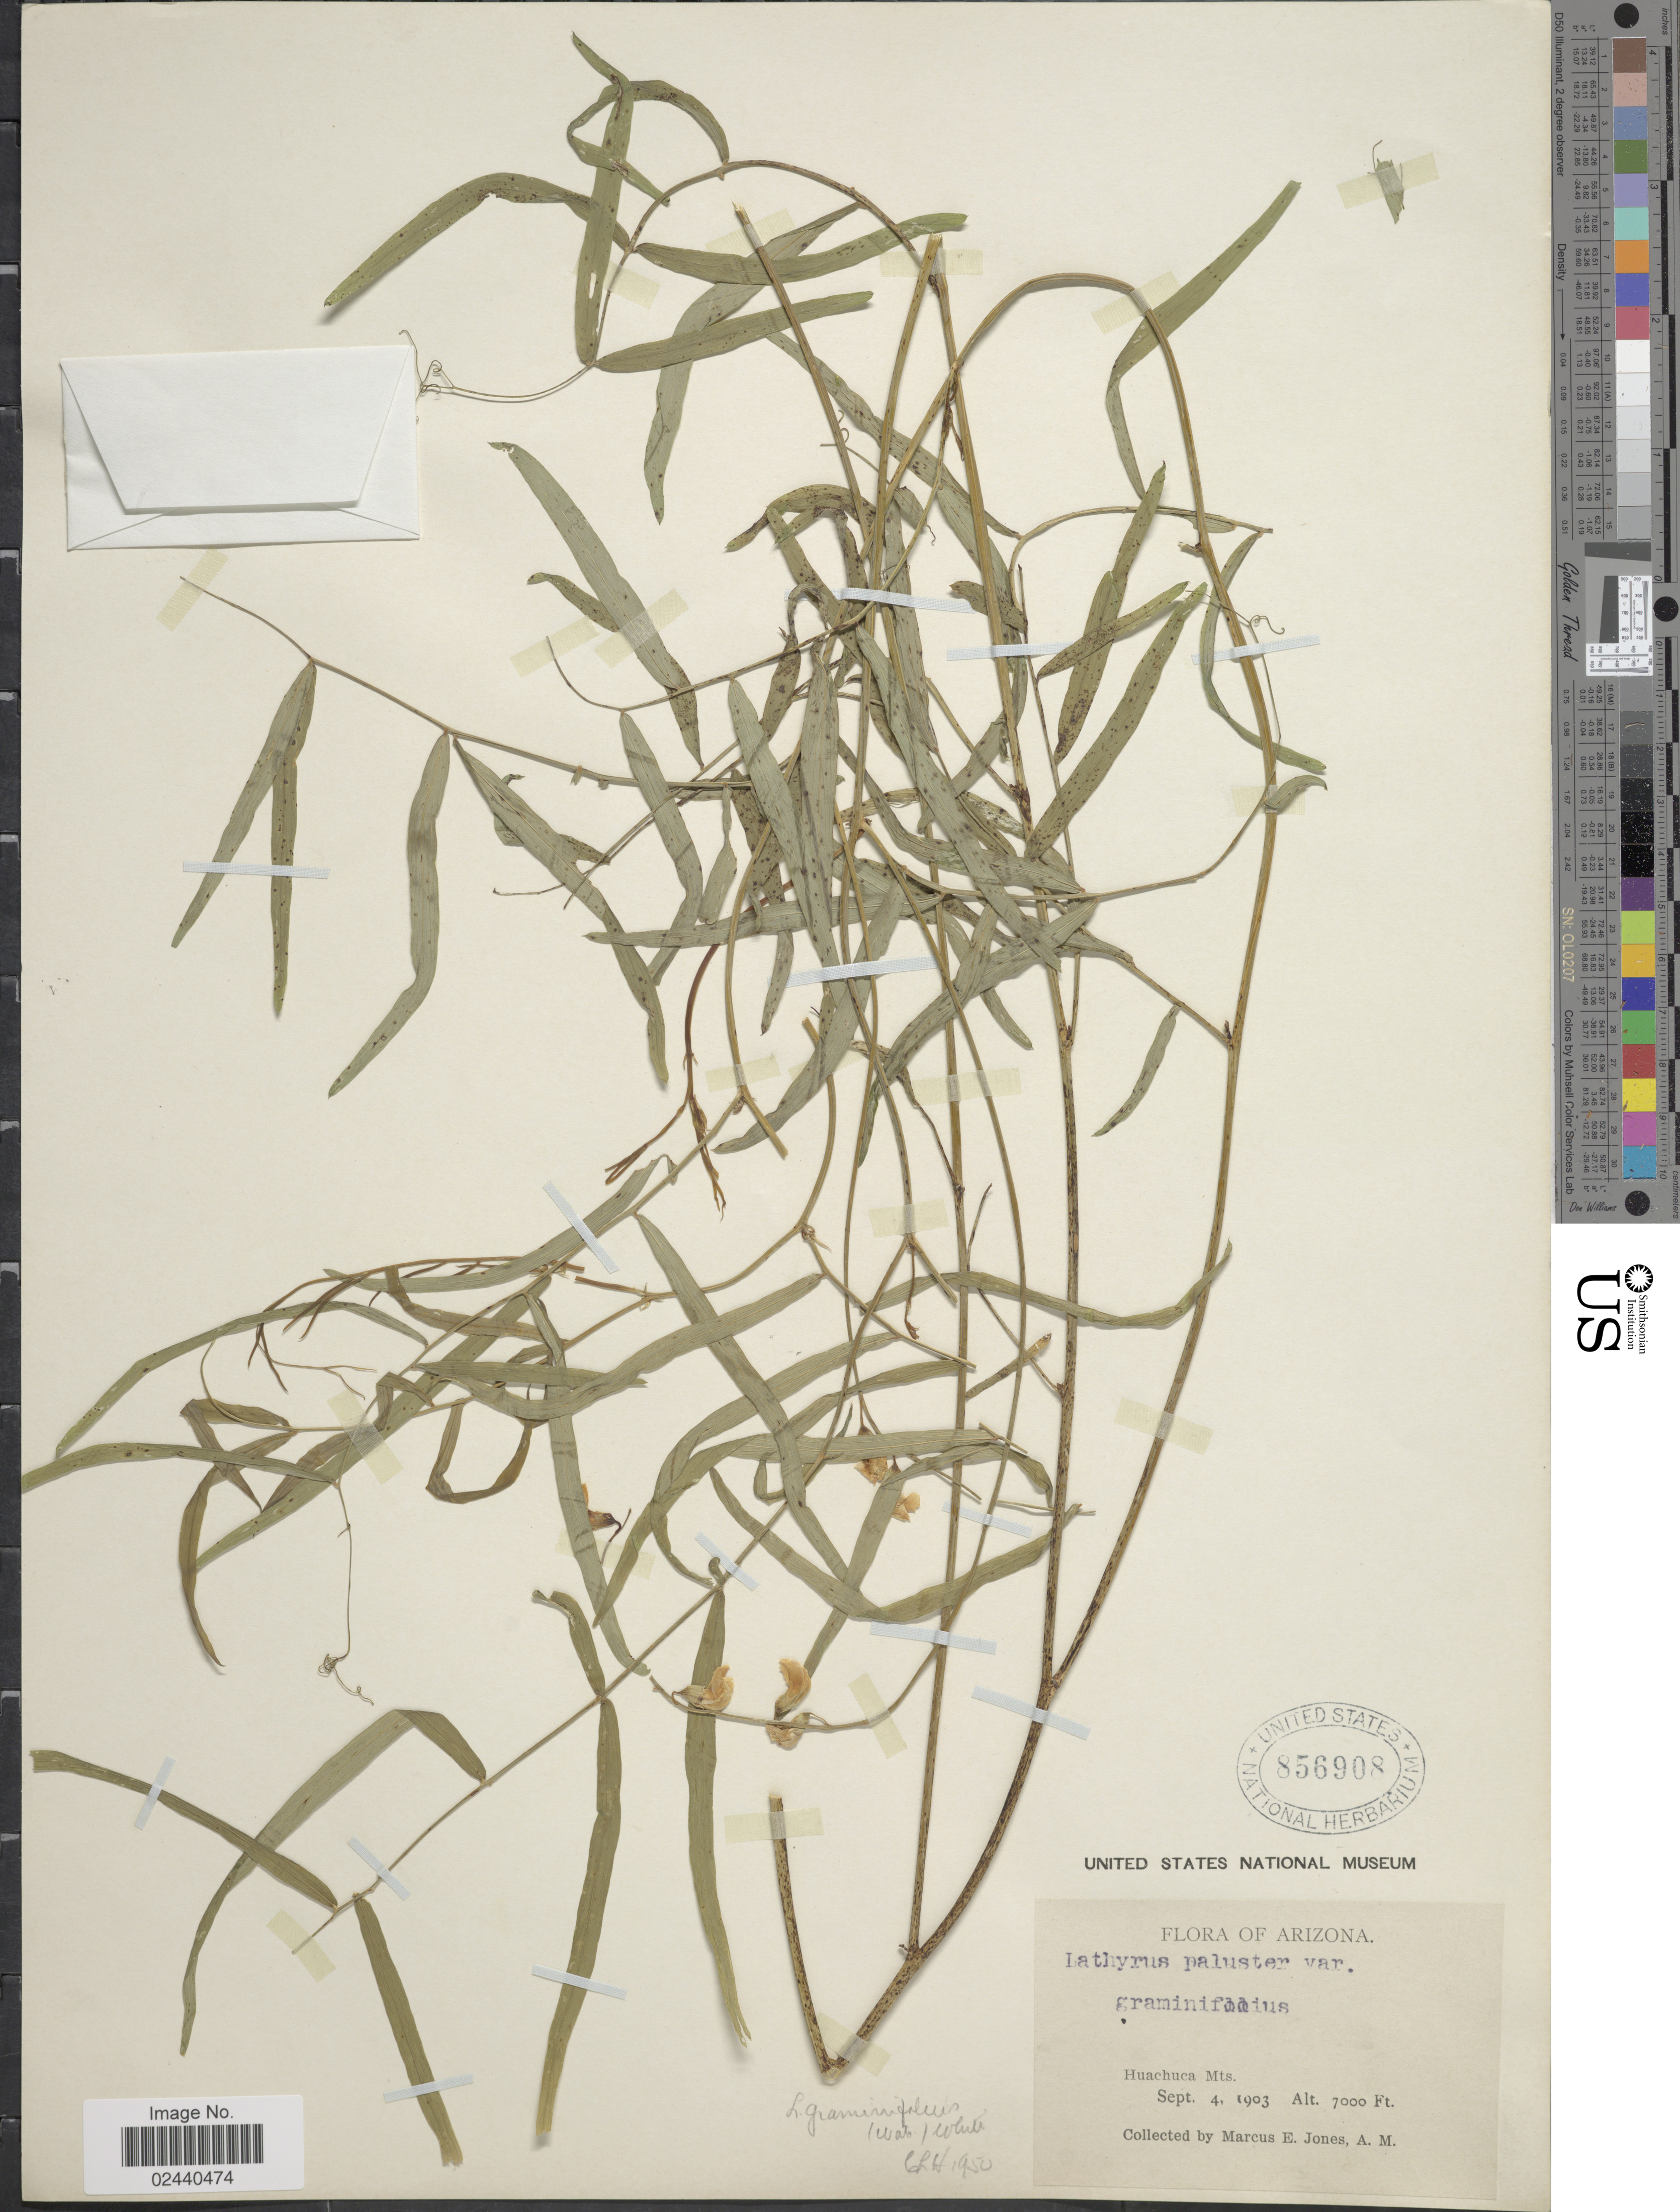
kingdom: Plantae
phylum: Tracheophyta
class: Magnoliopsida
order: Fabales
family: Fabaceae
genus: Lathyrus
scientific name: Lathyrus graminifolius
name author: (S. Watson) T.G. White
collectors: M. E. Jones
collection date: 1903-09-04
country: United States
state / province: Arizona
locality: Huachuca Mts.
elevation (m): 2134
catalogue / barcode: US 856908